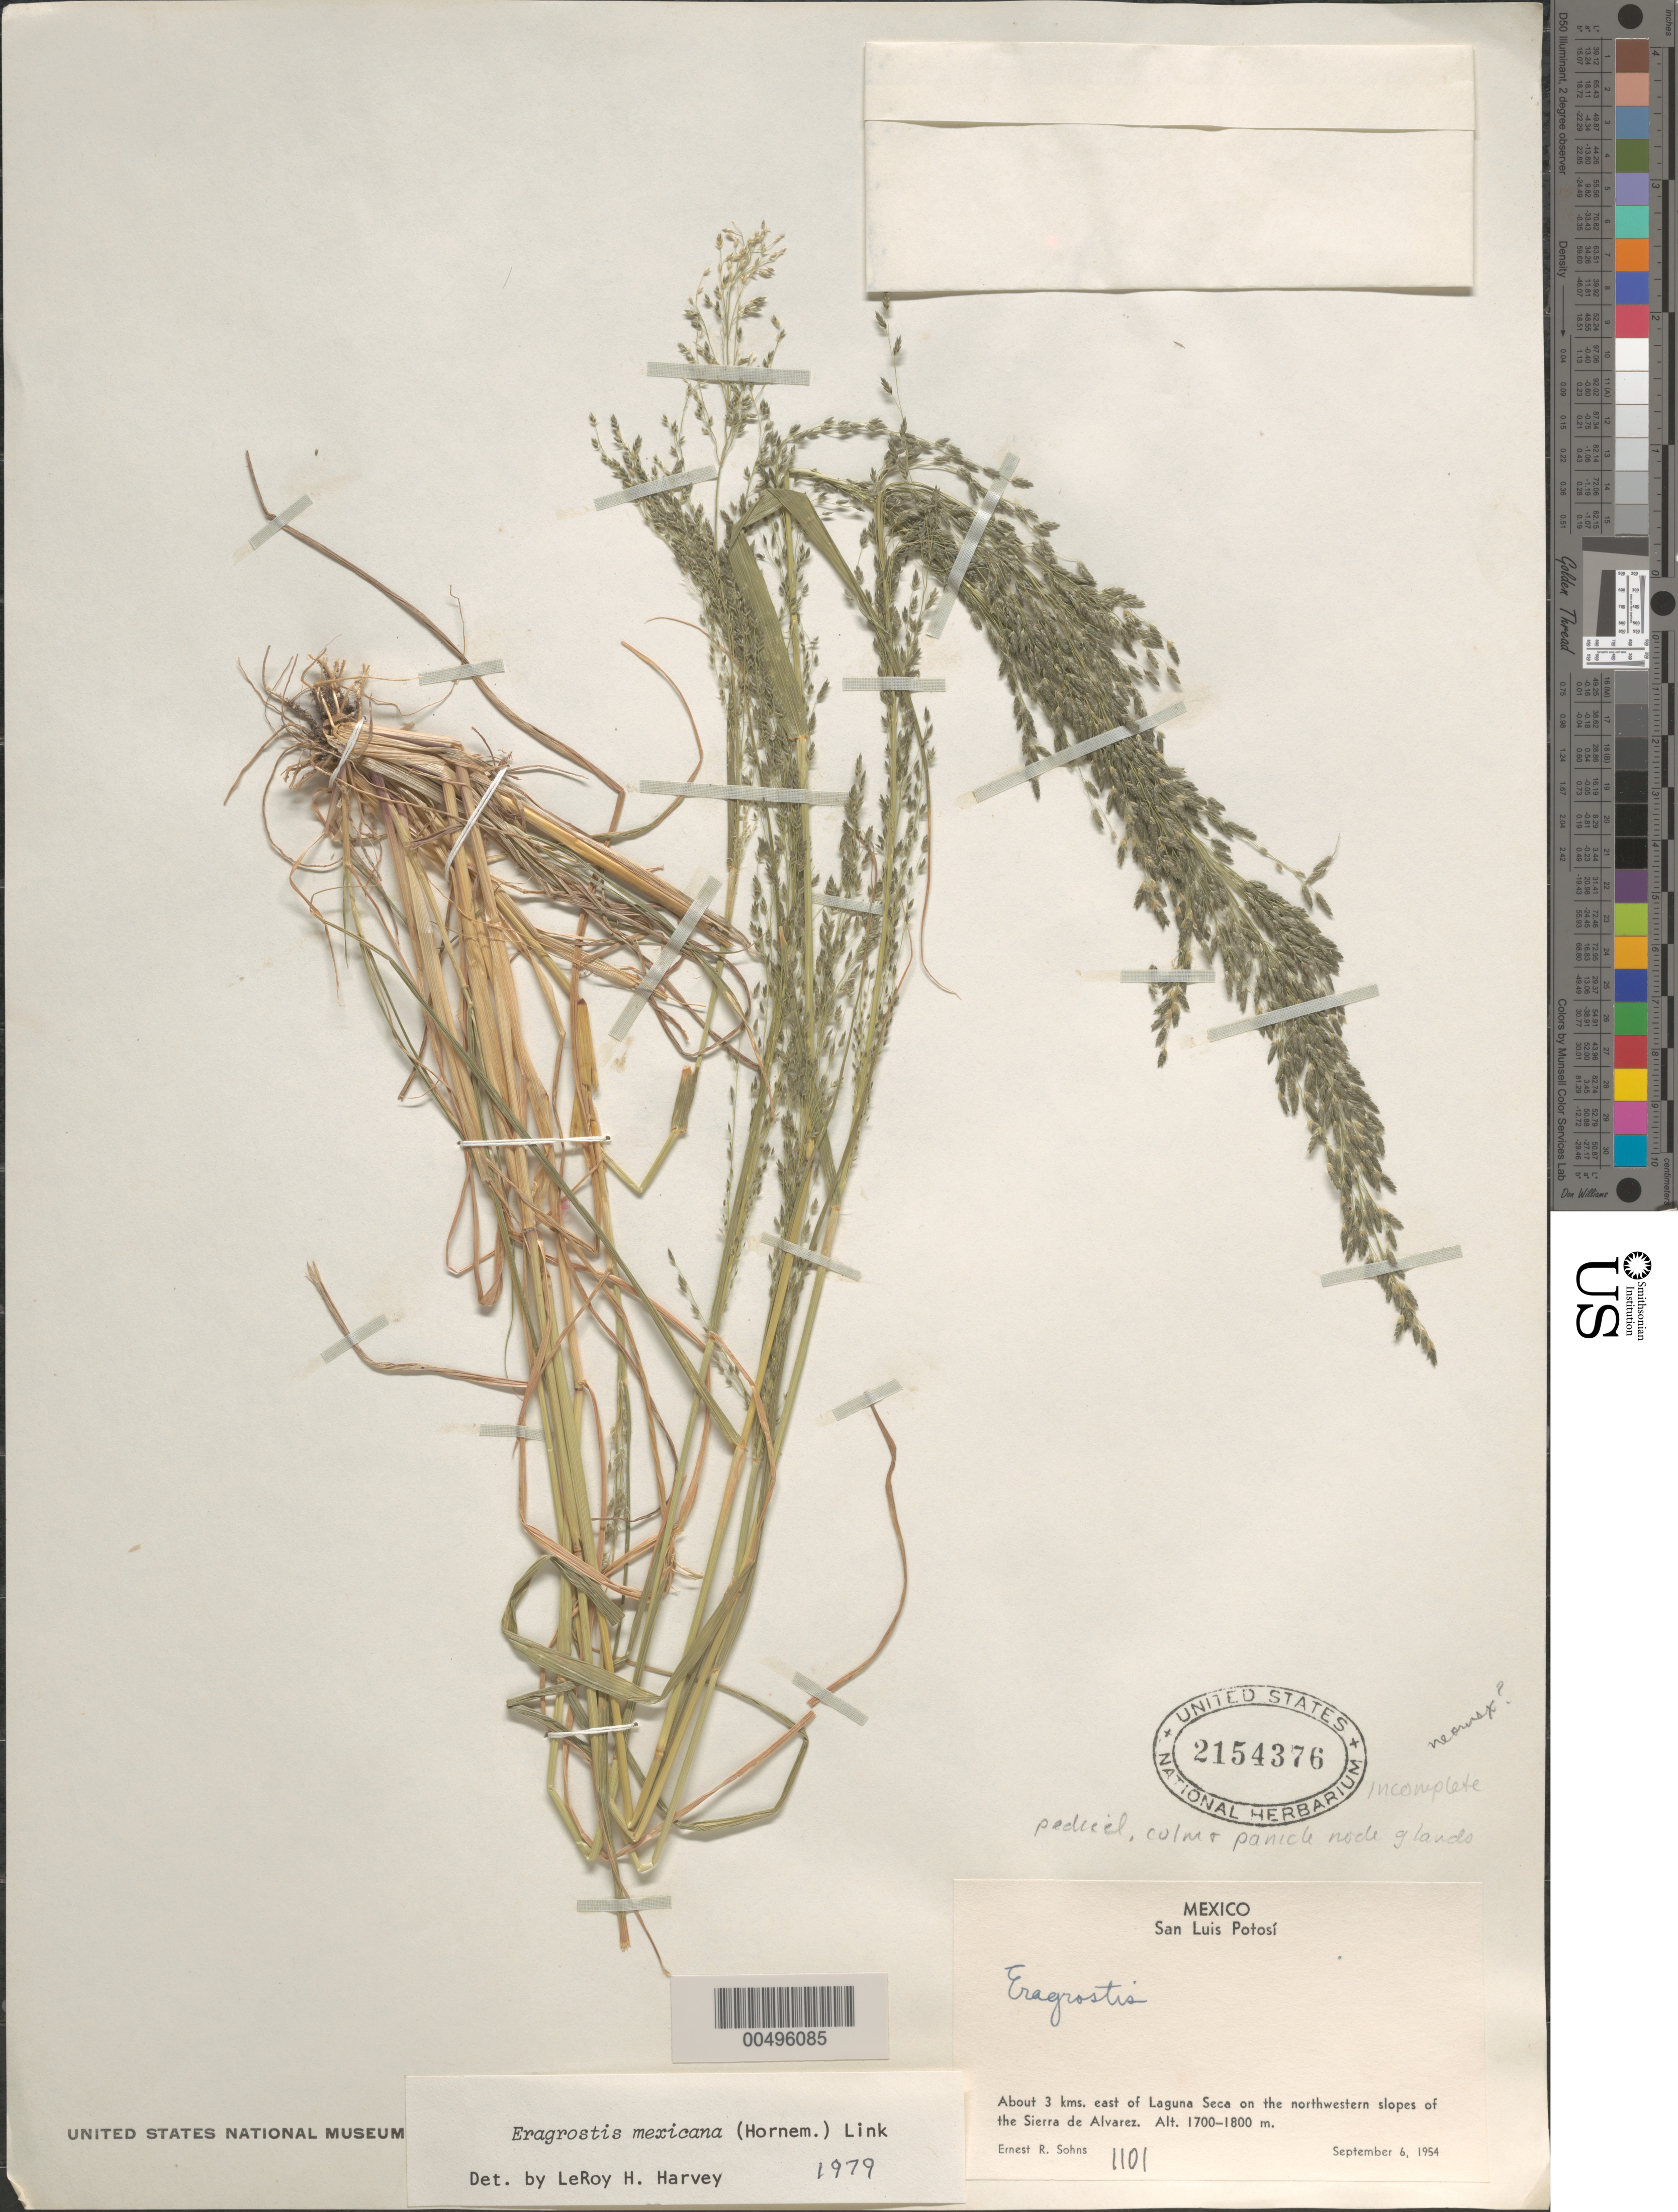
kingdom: Plantae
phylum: Tracheophyta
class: Liliopsida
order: Poales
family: Poaceae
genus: Eragrostis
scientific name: Eragrostis mexicana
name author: (Hornem.) Link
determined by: Harvey, L. H.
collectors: E. R. Sohns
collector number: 1101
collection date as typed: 6 Sep 1954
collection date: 1954-09-06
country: Mexico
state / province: San Luis Potosi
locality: About 3 km E of Laguna Seca on the NW slopes of the Sierra de Alvarez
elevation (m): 1700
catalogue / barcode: US 2154376